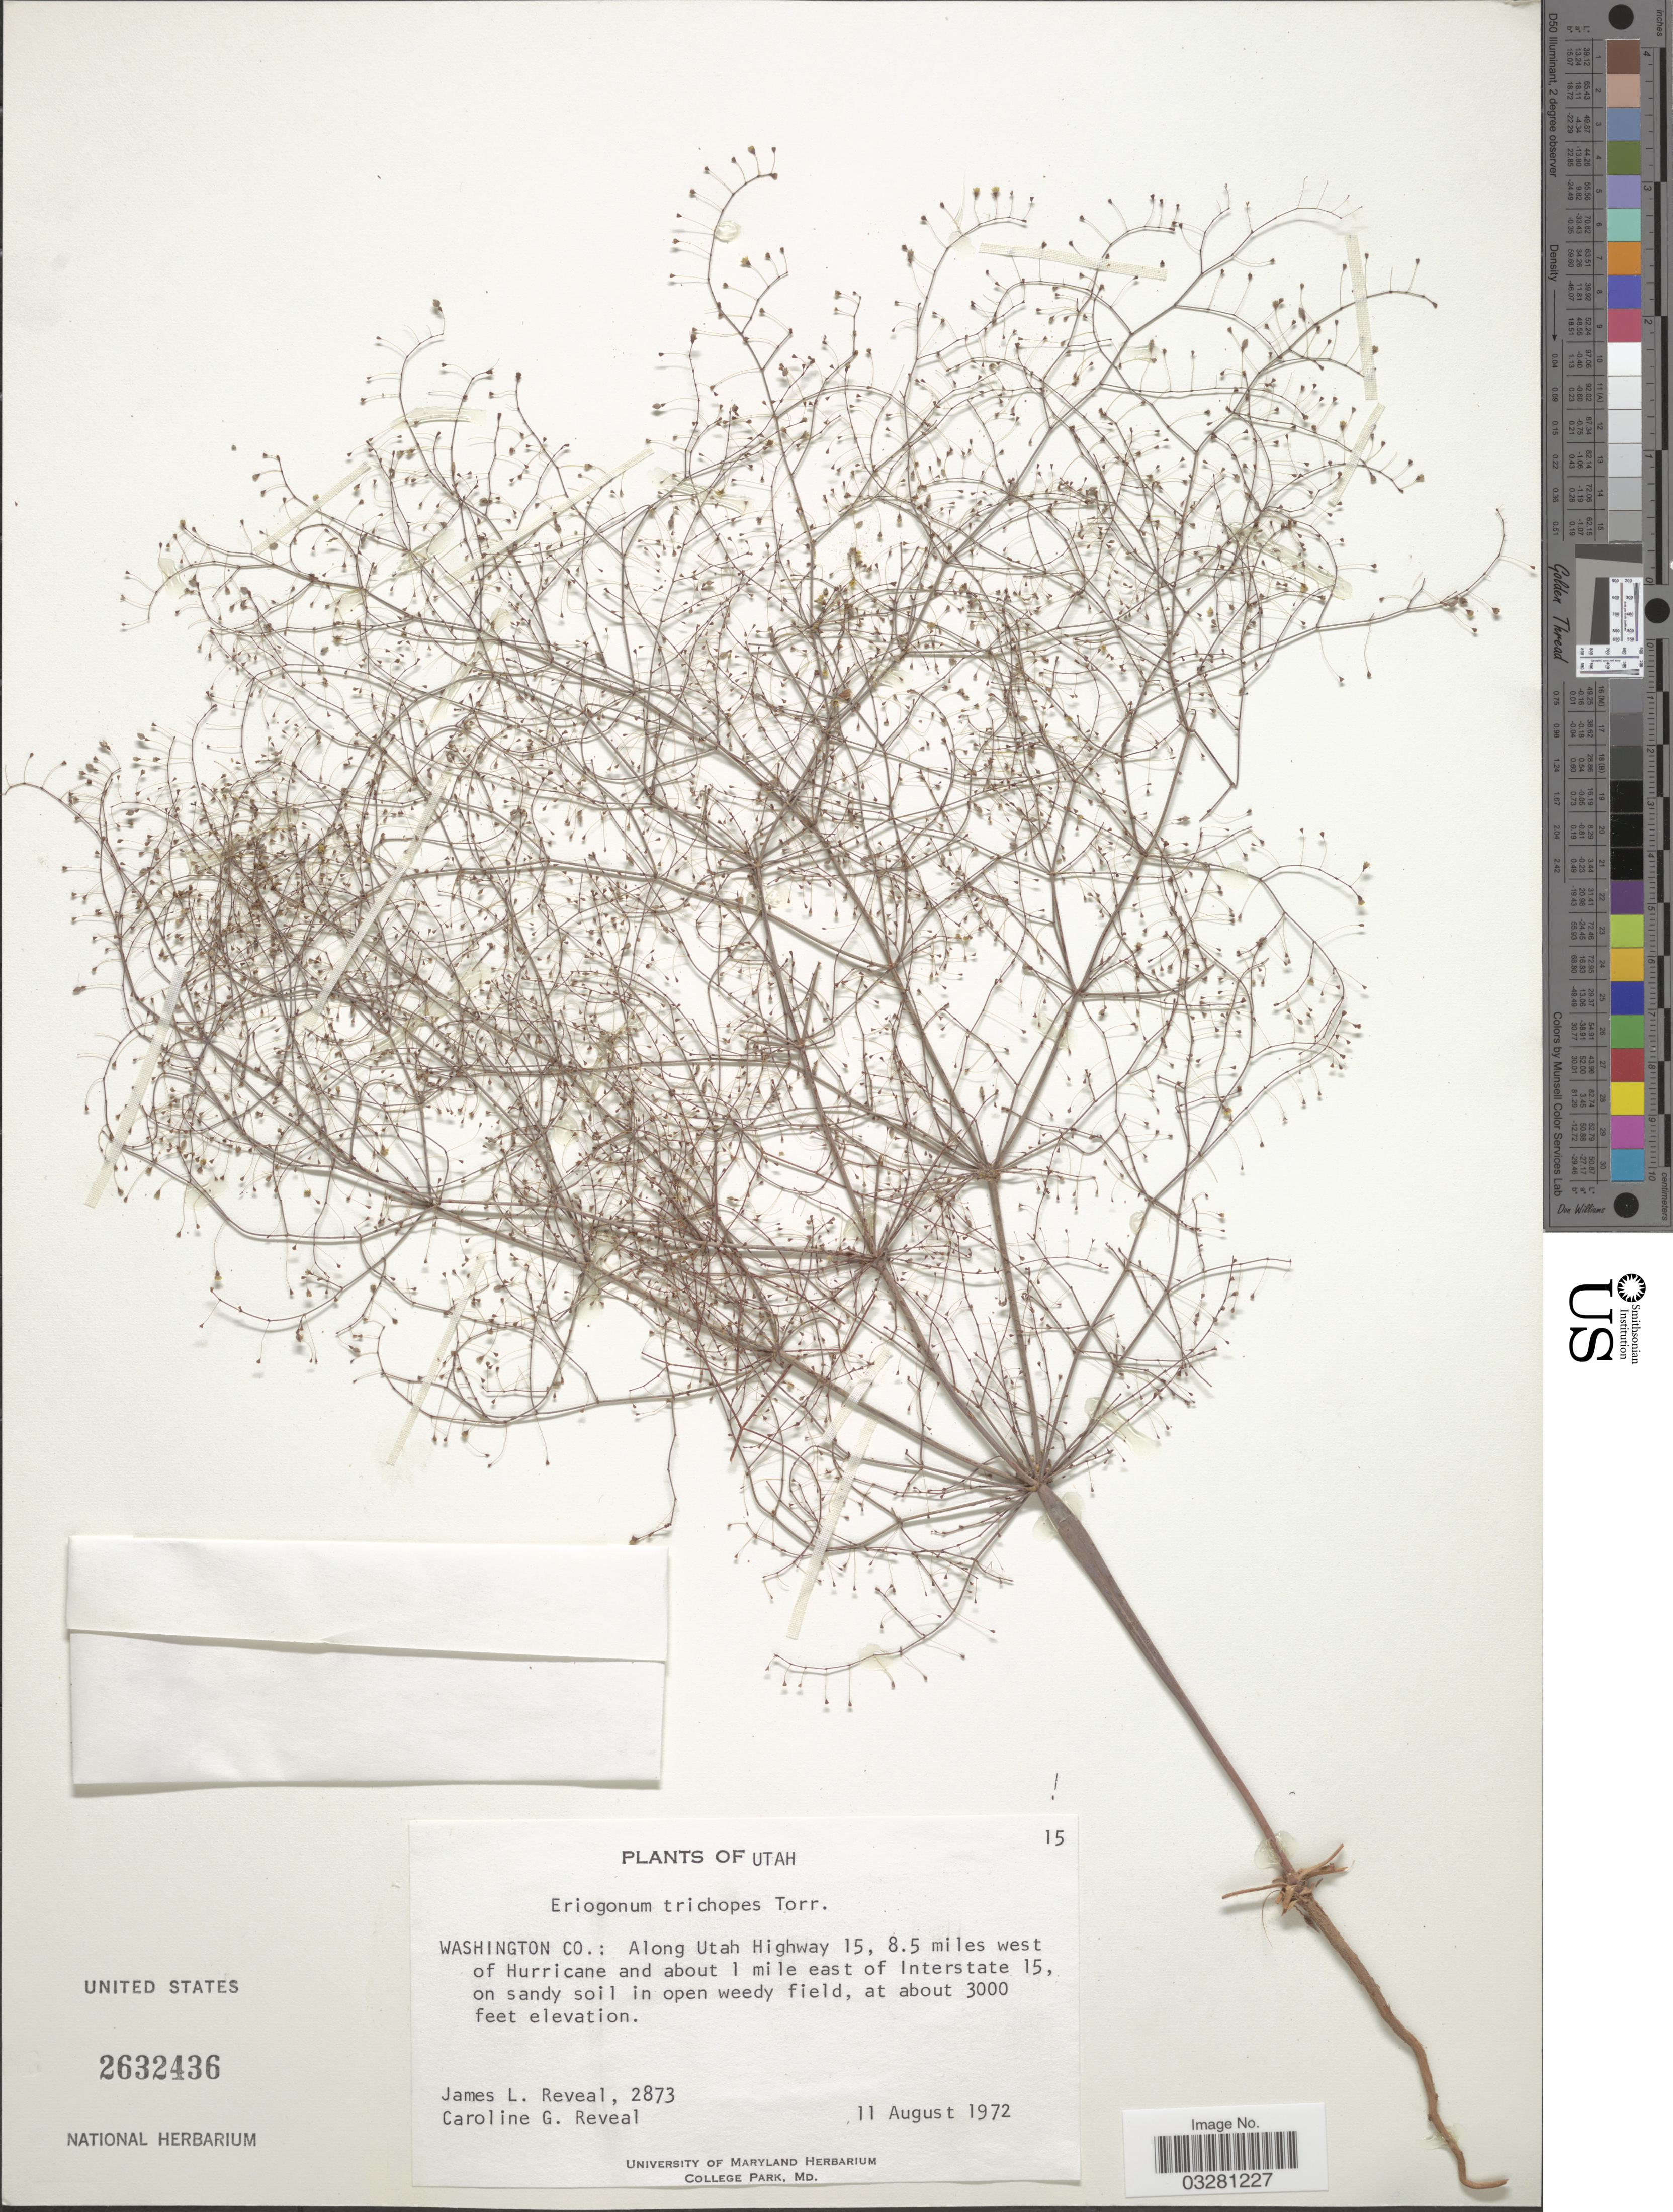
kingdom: Plantae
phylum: Tracheophyta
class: Magnoliopsida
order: Caryophyllales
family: Polygonaceae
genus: Eriogonum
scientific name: Eriogonum trichopes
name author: Torr.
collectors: J. L. Reveal & C. G. Reveal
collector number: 2873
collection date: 1972-08-11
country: United States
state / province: Utah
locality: Washington Co.: Along Utah Highway 15, 8.5 miles west of Hurricane and about 1 mile east of Interstate 15.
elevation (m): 914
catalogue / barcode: US 2632436